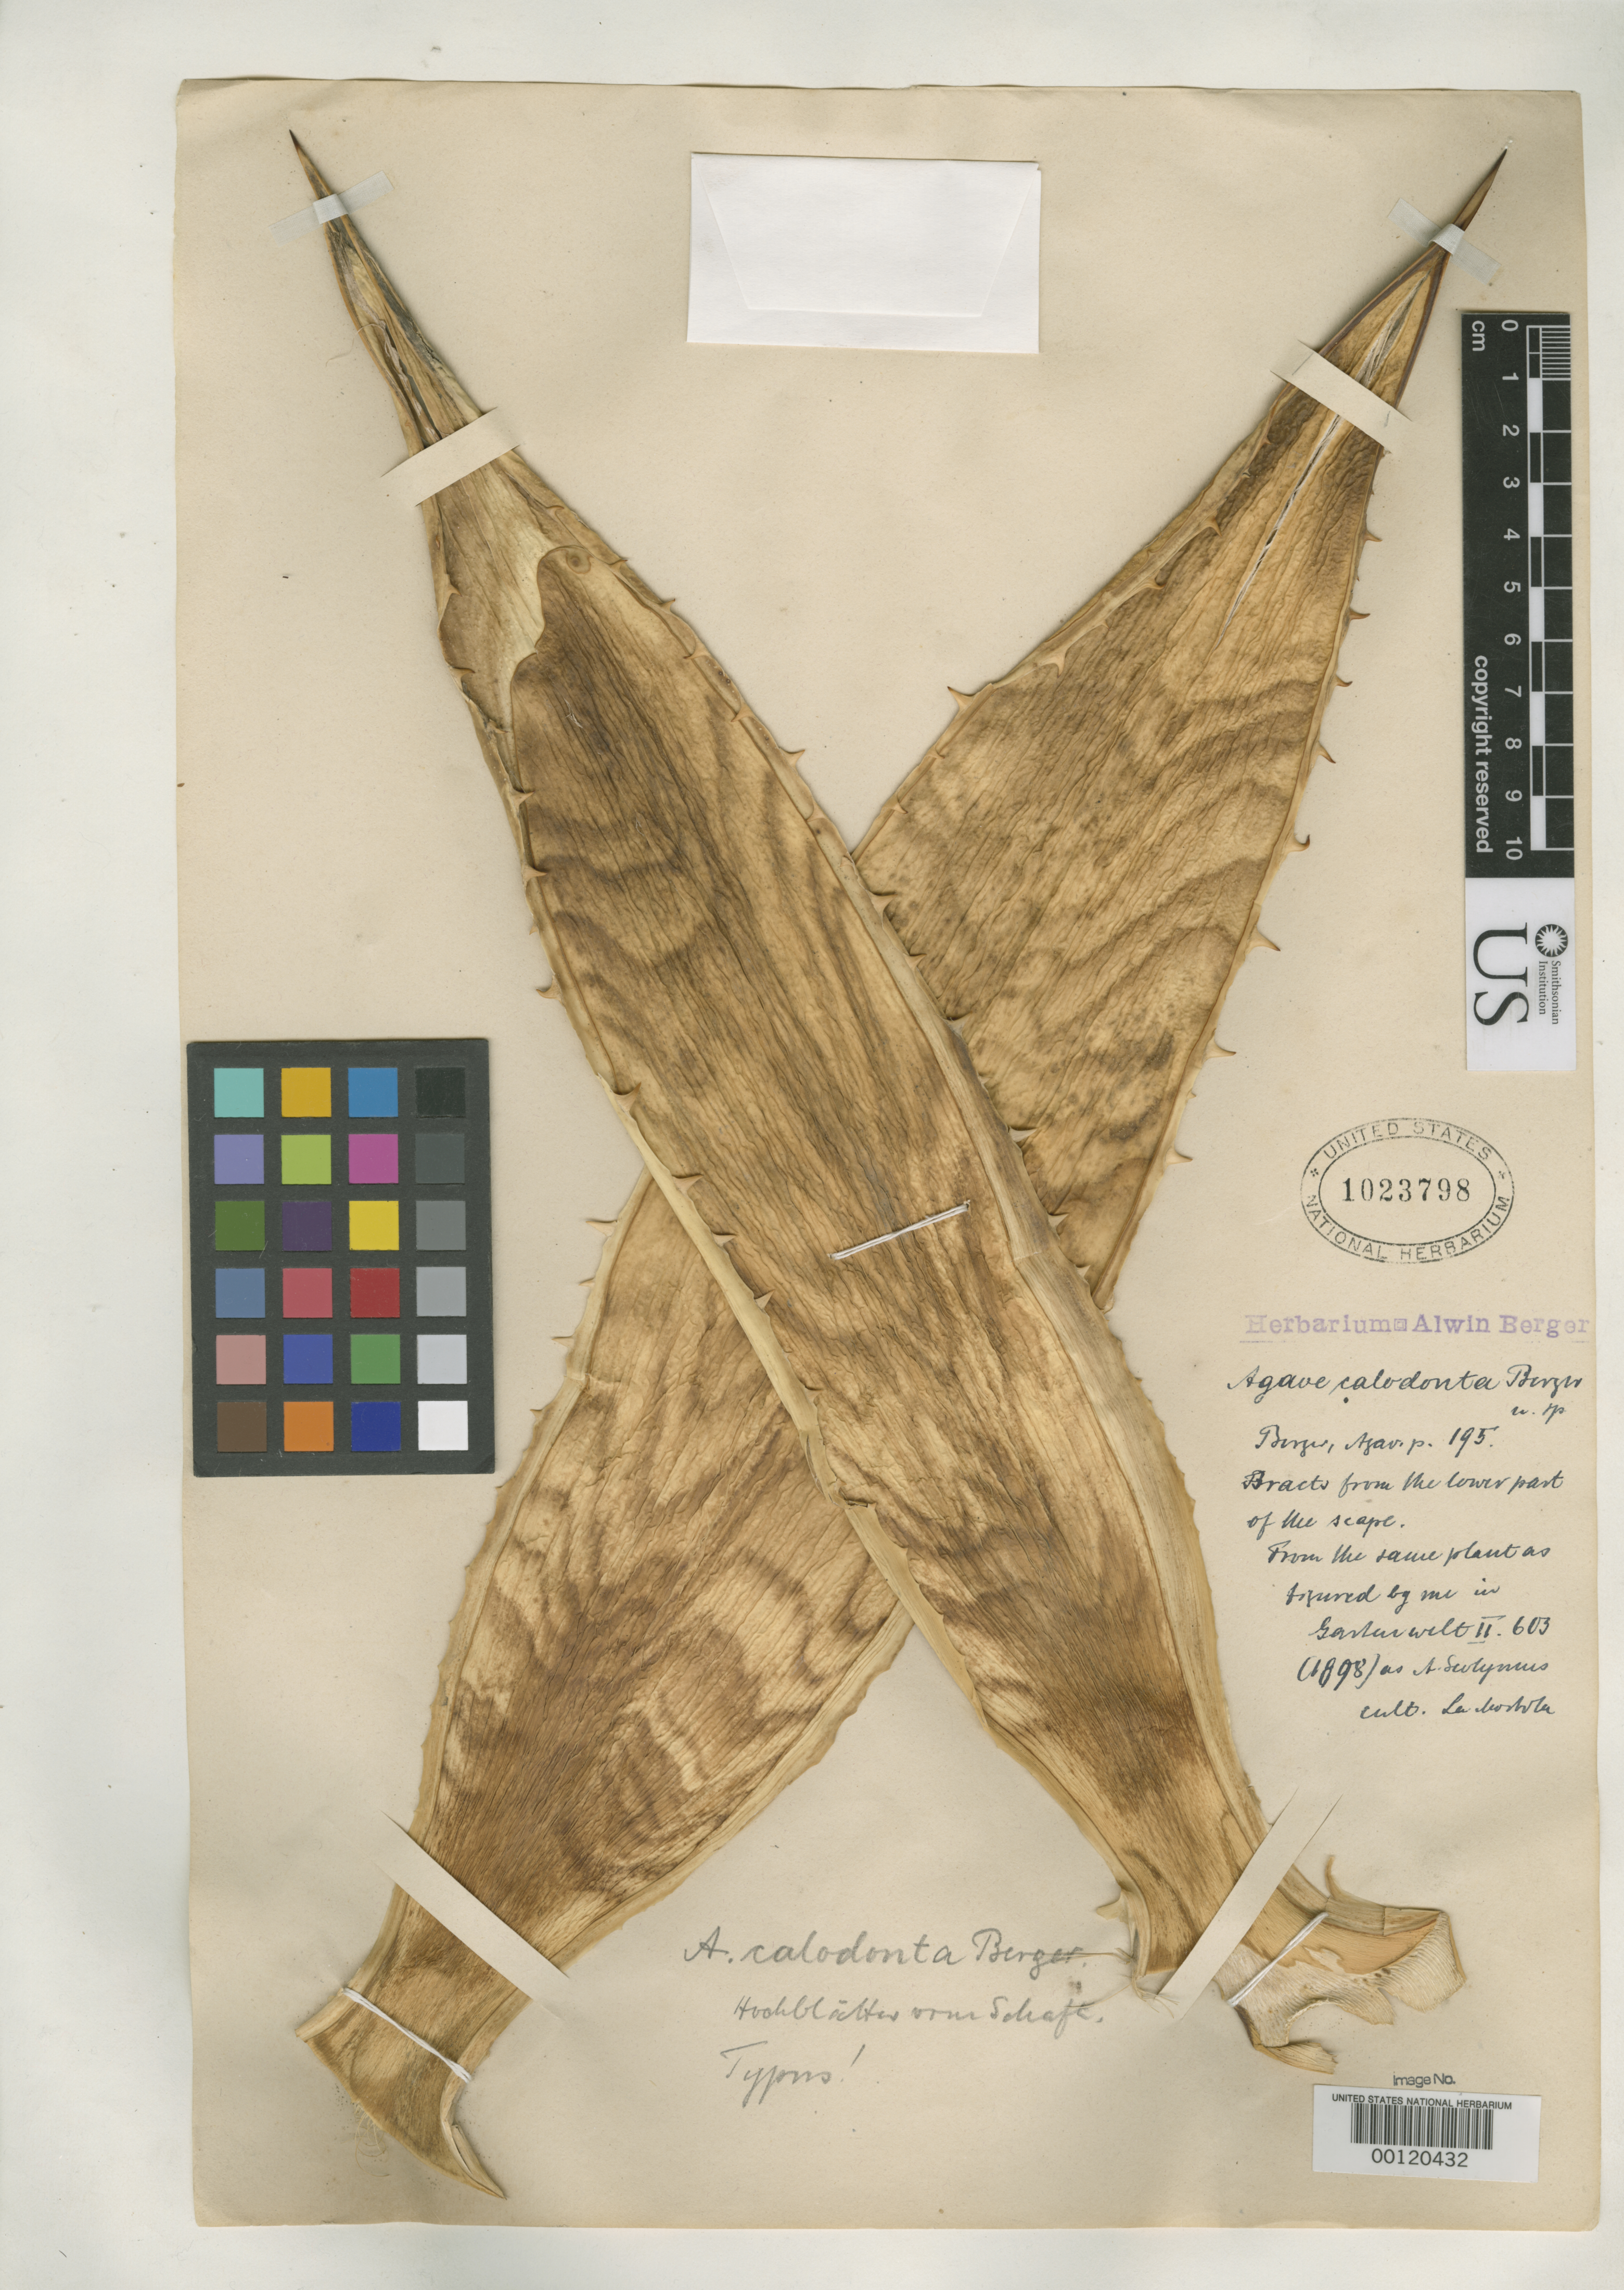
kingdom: Plantae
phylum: Tracheophyta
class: Liliopsida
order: Asparagales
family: Asparagaceae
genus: Agave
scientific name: Agave calodonta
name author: A. Berger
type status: Type Collection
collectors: A. Berger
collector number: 603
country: Mexico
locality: Cult. at La Mortola, Italy.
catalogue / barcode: US 1023798